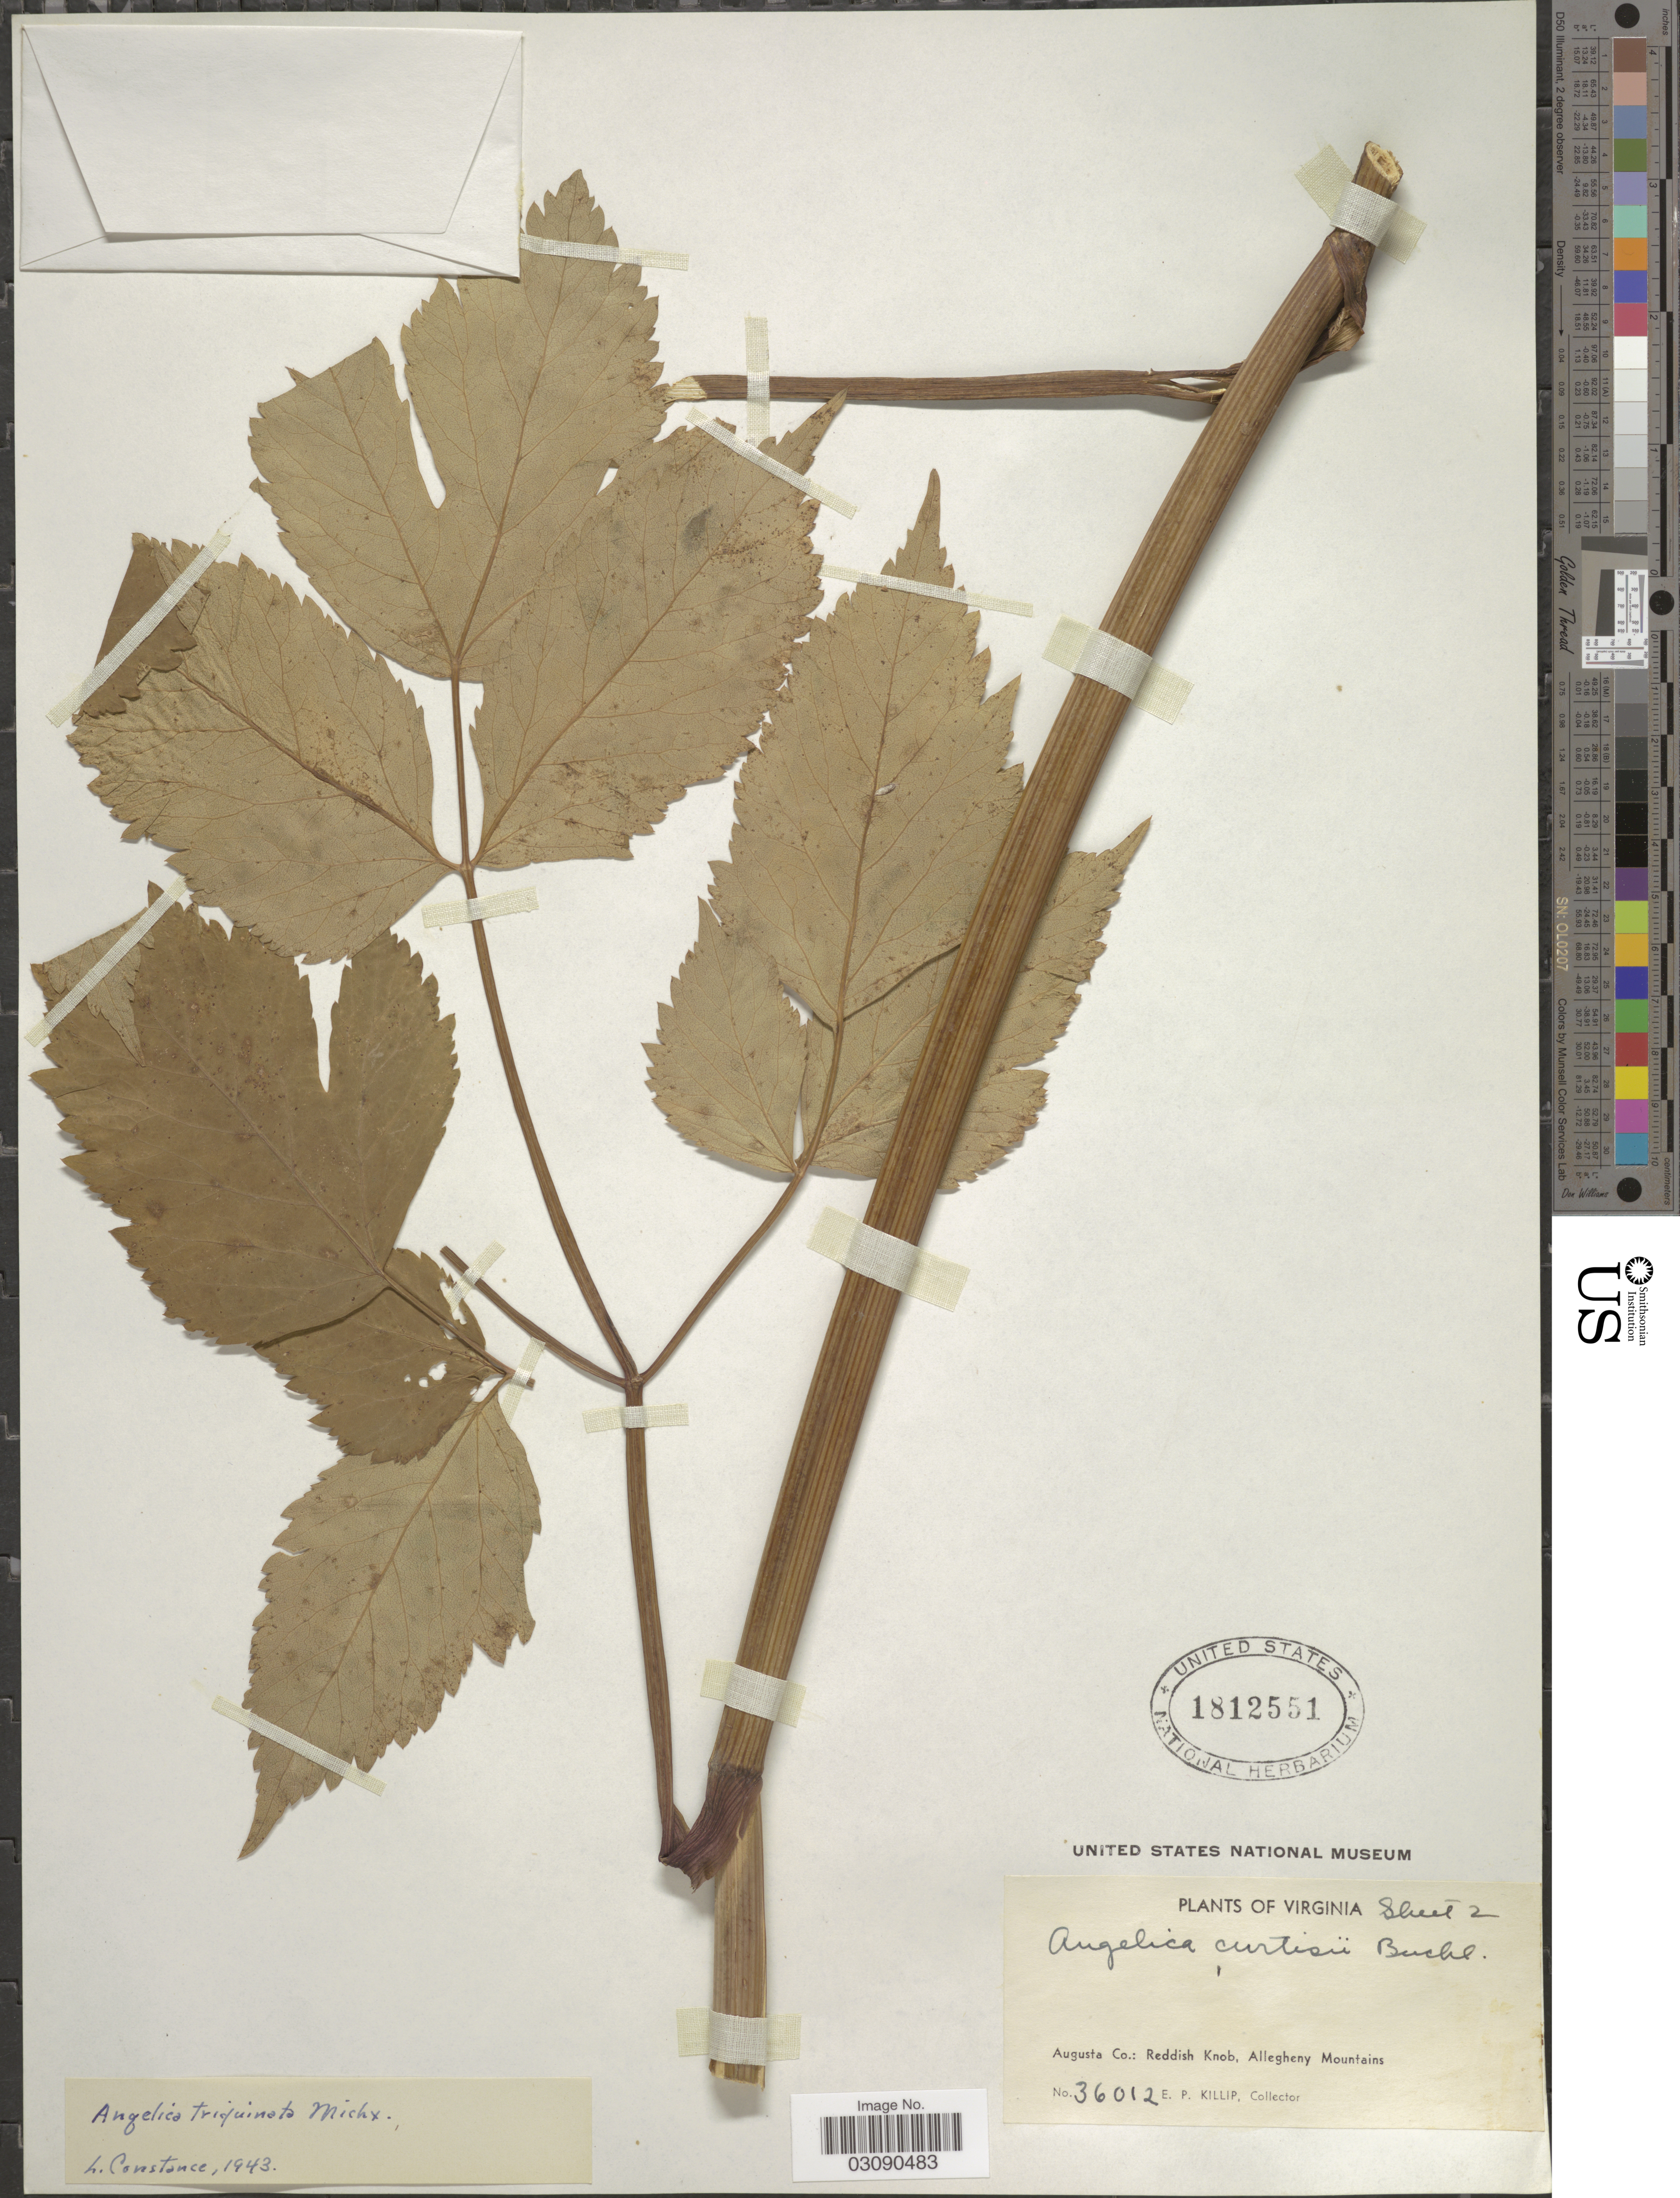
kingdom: Plantae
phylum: Tracheophyta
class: Magnoliopsida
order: Apiales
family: Apiaceae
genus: Angelica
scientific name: Angelica triquinata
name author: Michx.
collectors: E. P. Killip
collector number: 36012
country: United States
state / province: Virginia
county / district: Augusta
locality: Augusta Co.: Reddish Knob, Allegheny Mountains.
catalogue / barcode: US 1812551